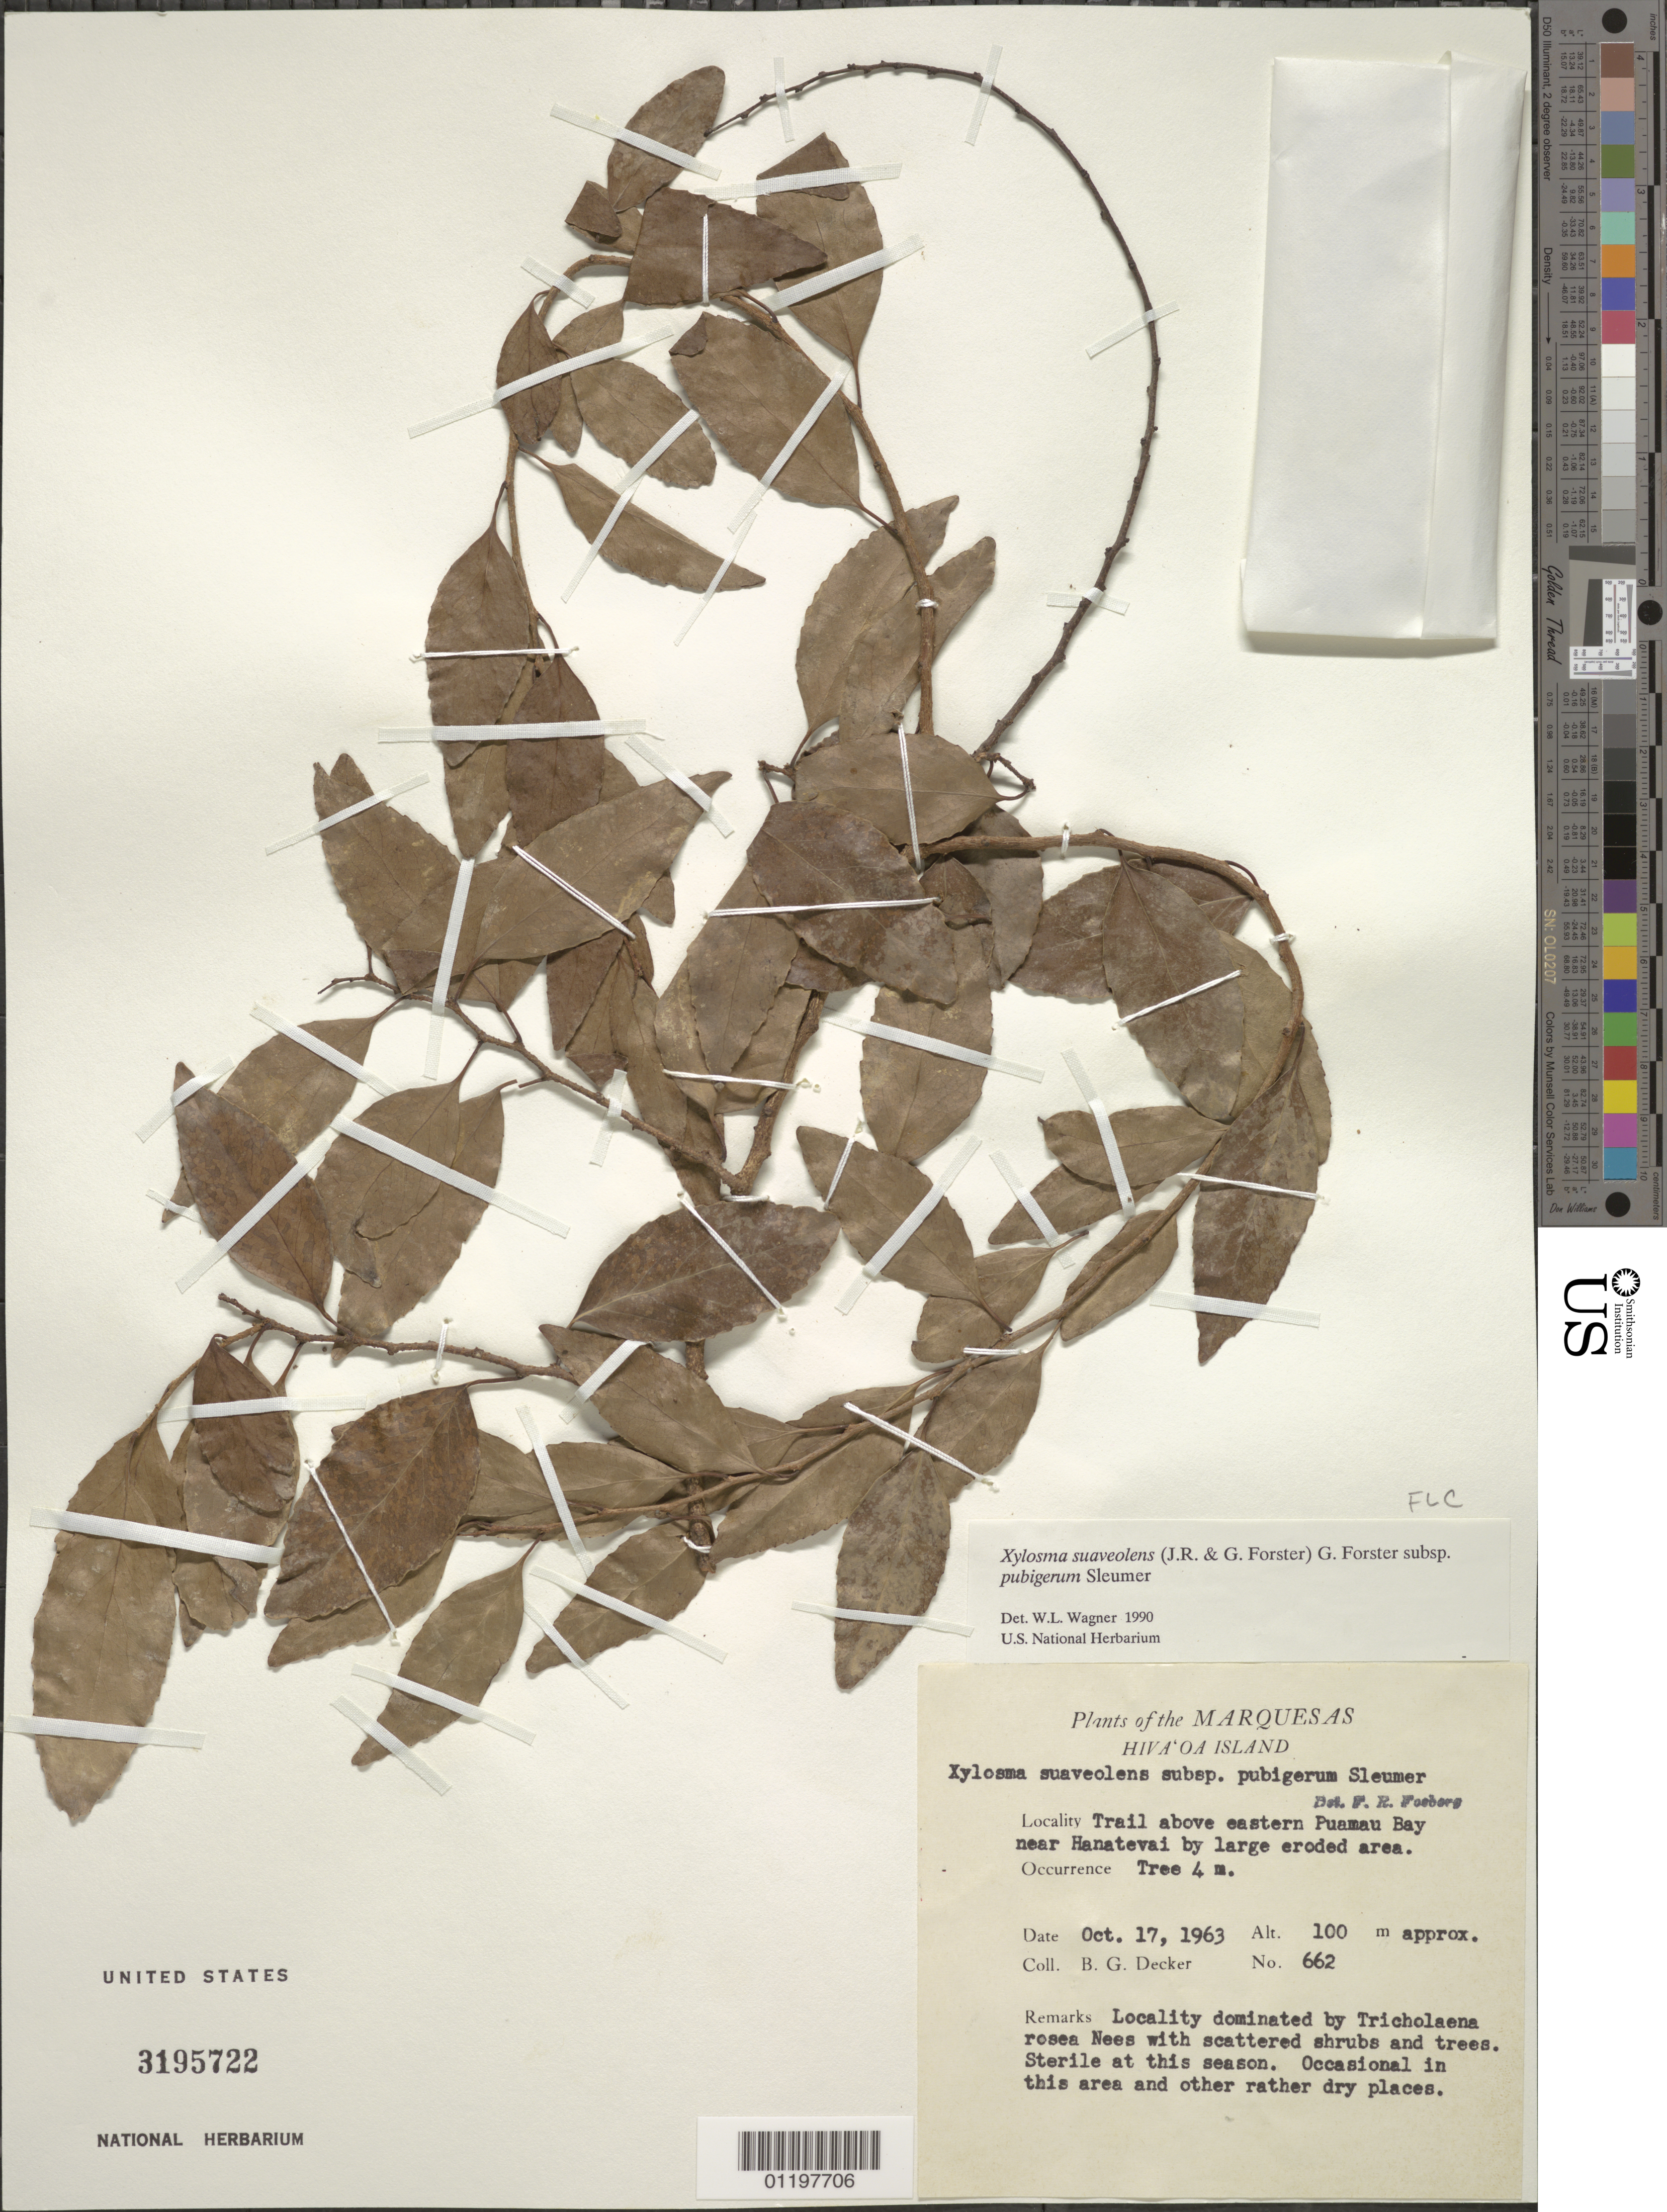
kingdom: Plantae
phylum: Tracheophyta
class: Magnoliopsida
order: Malpighiales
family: Salicaceae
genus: Xylosma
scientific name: Xylosma suaveolens subsp. pubigera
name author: Sleumer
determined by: Wagner, W. L., (BOT), Smithsonian Institution - National Museum of Natural History (UNITED STATES)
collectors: B. G. Decker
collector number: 662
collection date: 1963-10-17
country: French Polynesia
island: Hiva Oa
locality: trail above E Puamau Bay near Hanatevai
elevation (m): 100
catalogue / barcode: US 3195722